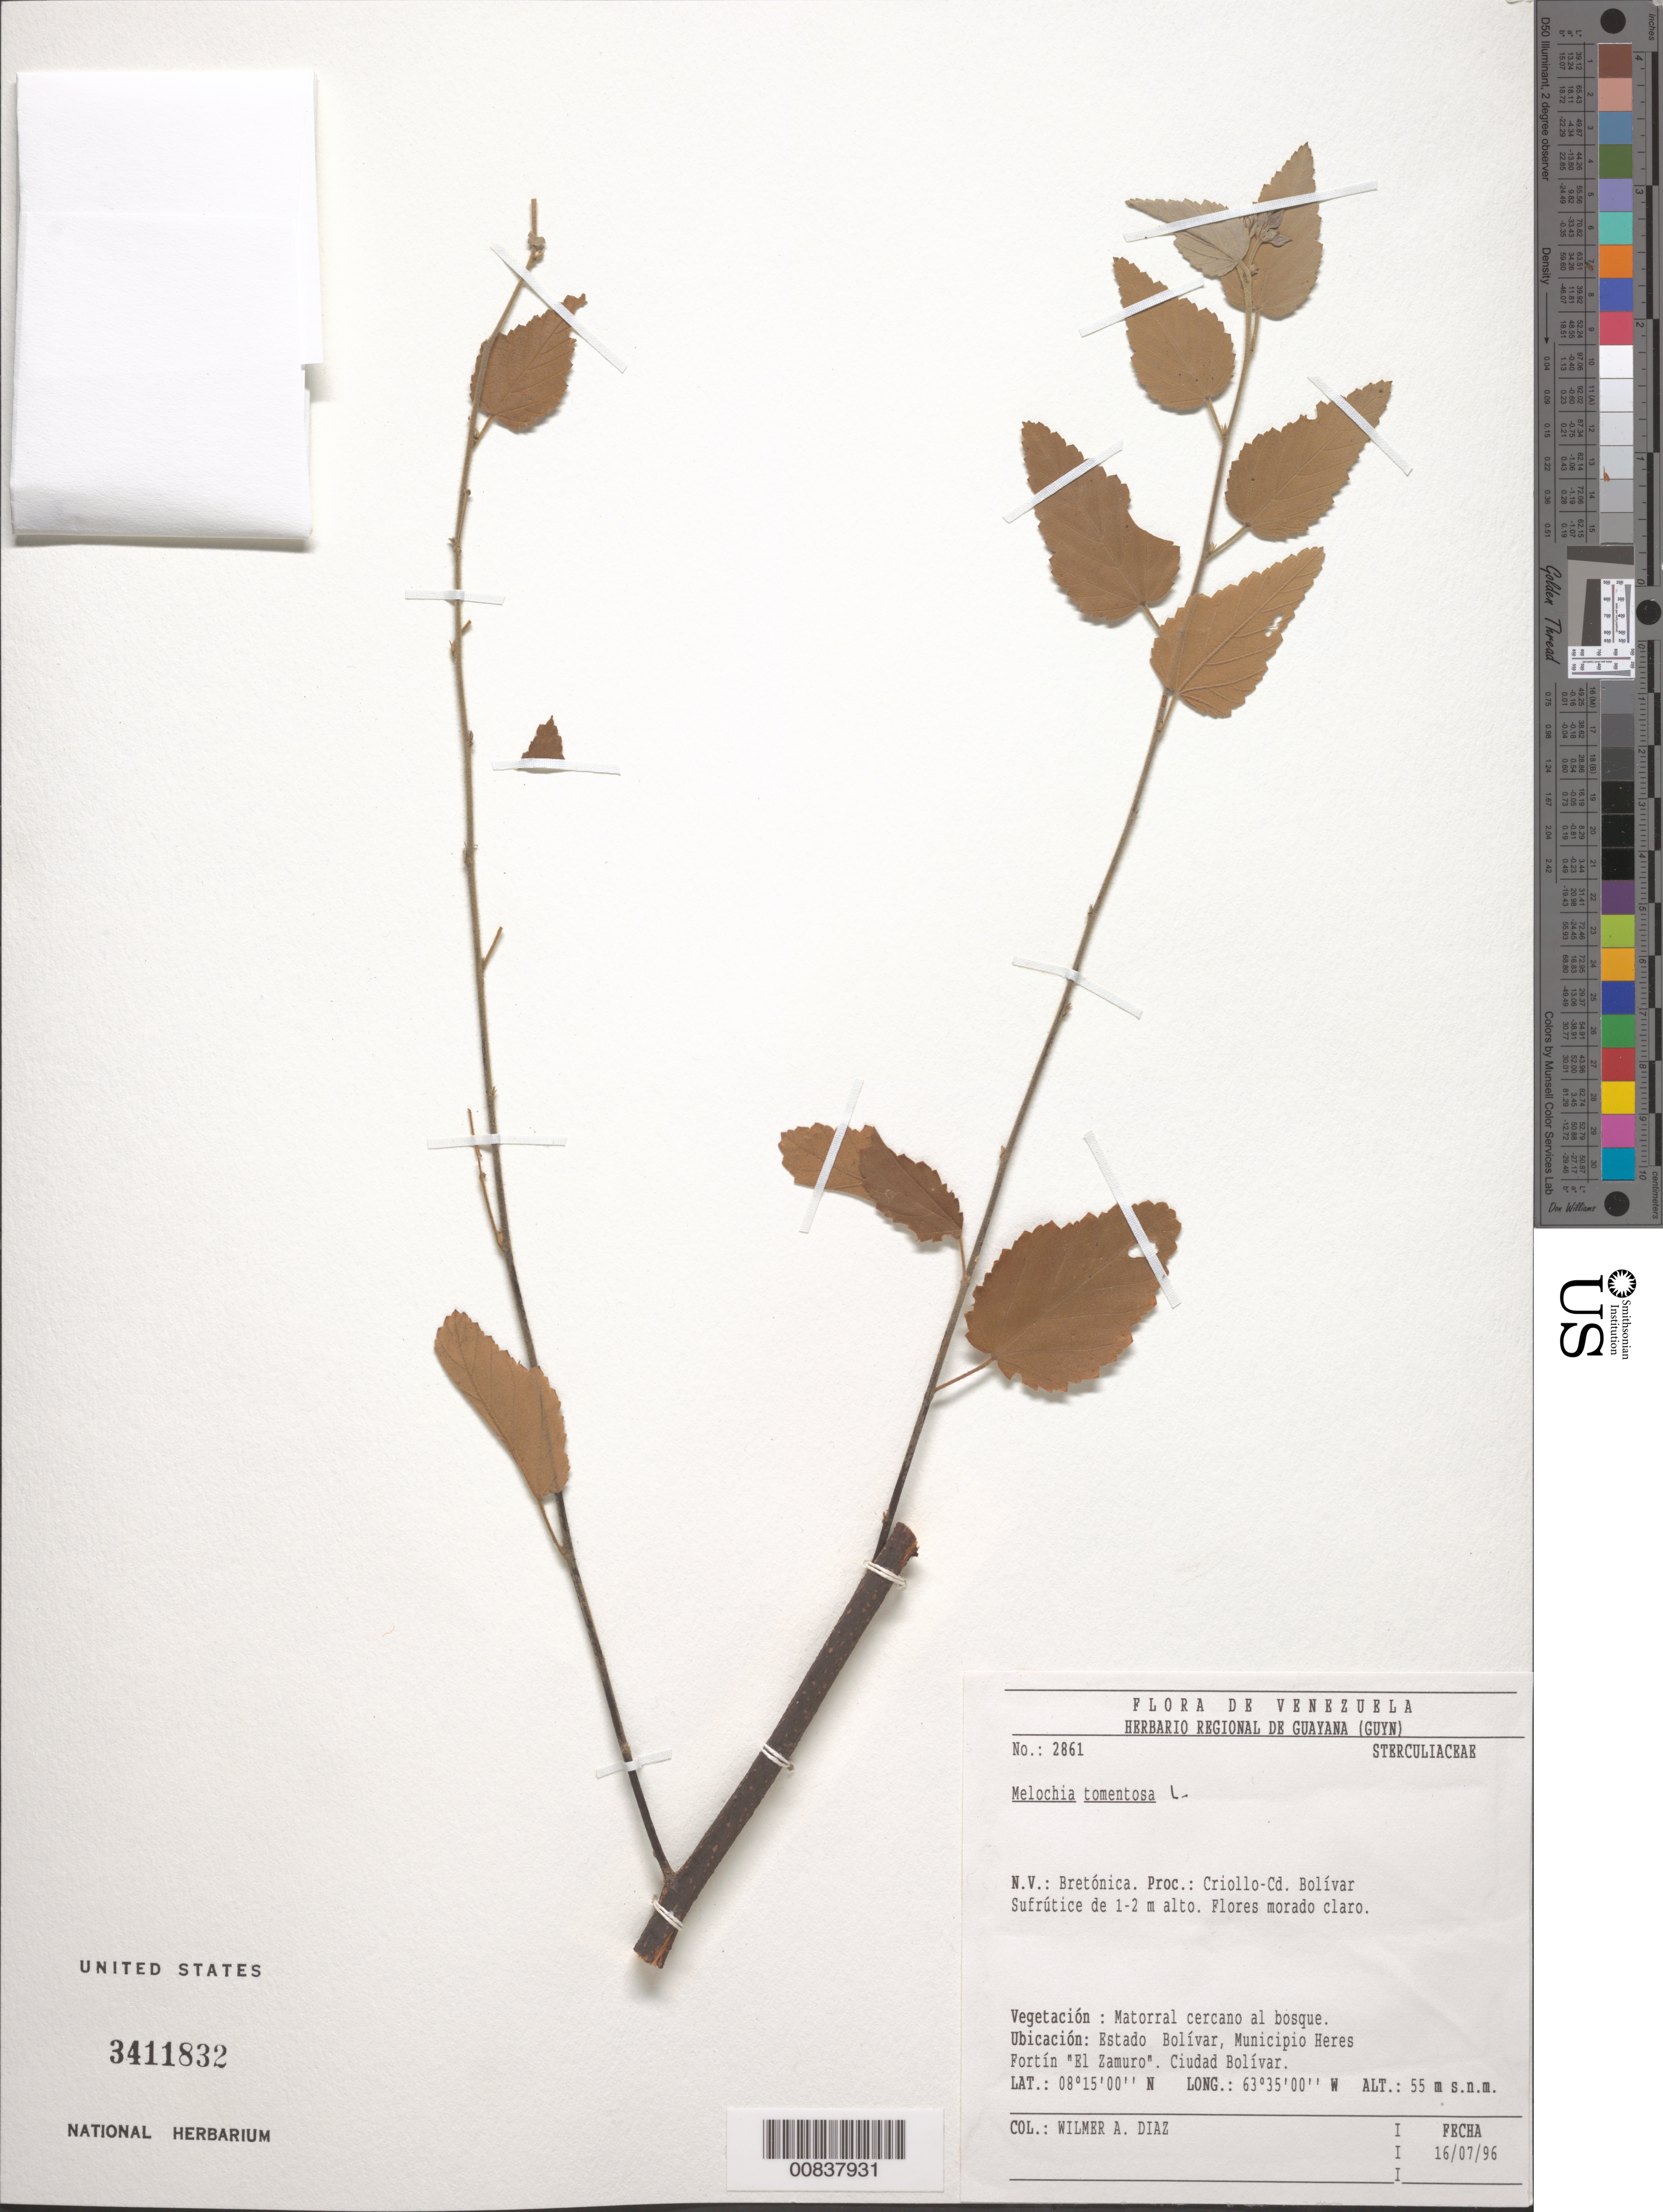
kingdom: Plantae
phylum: Tracheophyta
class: Magnoliopsida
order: Malvales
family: Malvaceae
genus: Melochia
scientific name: Melochia tomentosa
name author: L.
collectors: W. Díaz P.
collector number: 2861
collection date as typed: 16-Jul-96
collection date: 1996-07-16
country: Venezuela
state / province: Bolívar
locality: Mun. Heres, Fortin "El Zamuro", Ciudad Bolívar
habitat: Matorral cercano al bosque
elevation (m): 55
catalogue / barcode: US 3411832